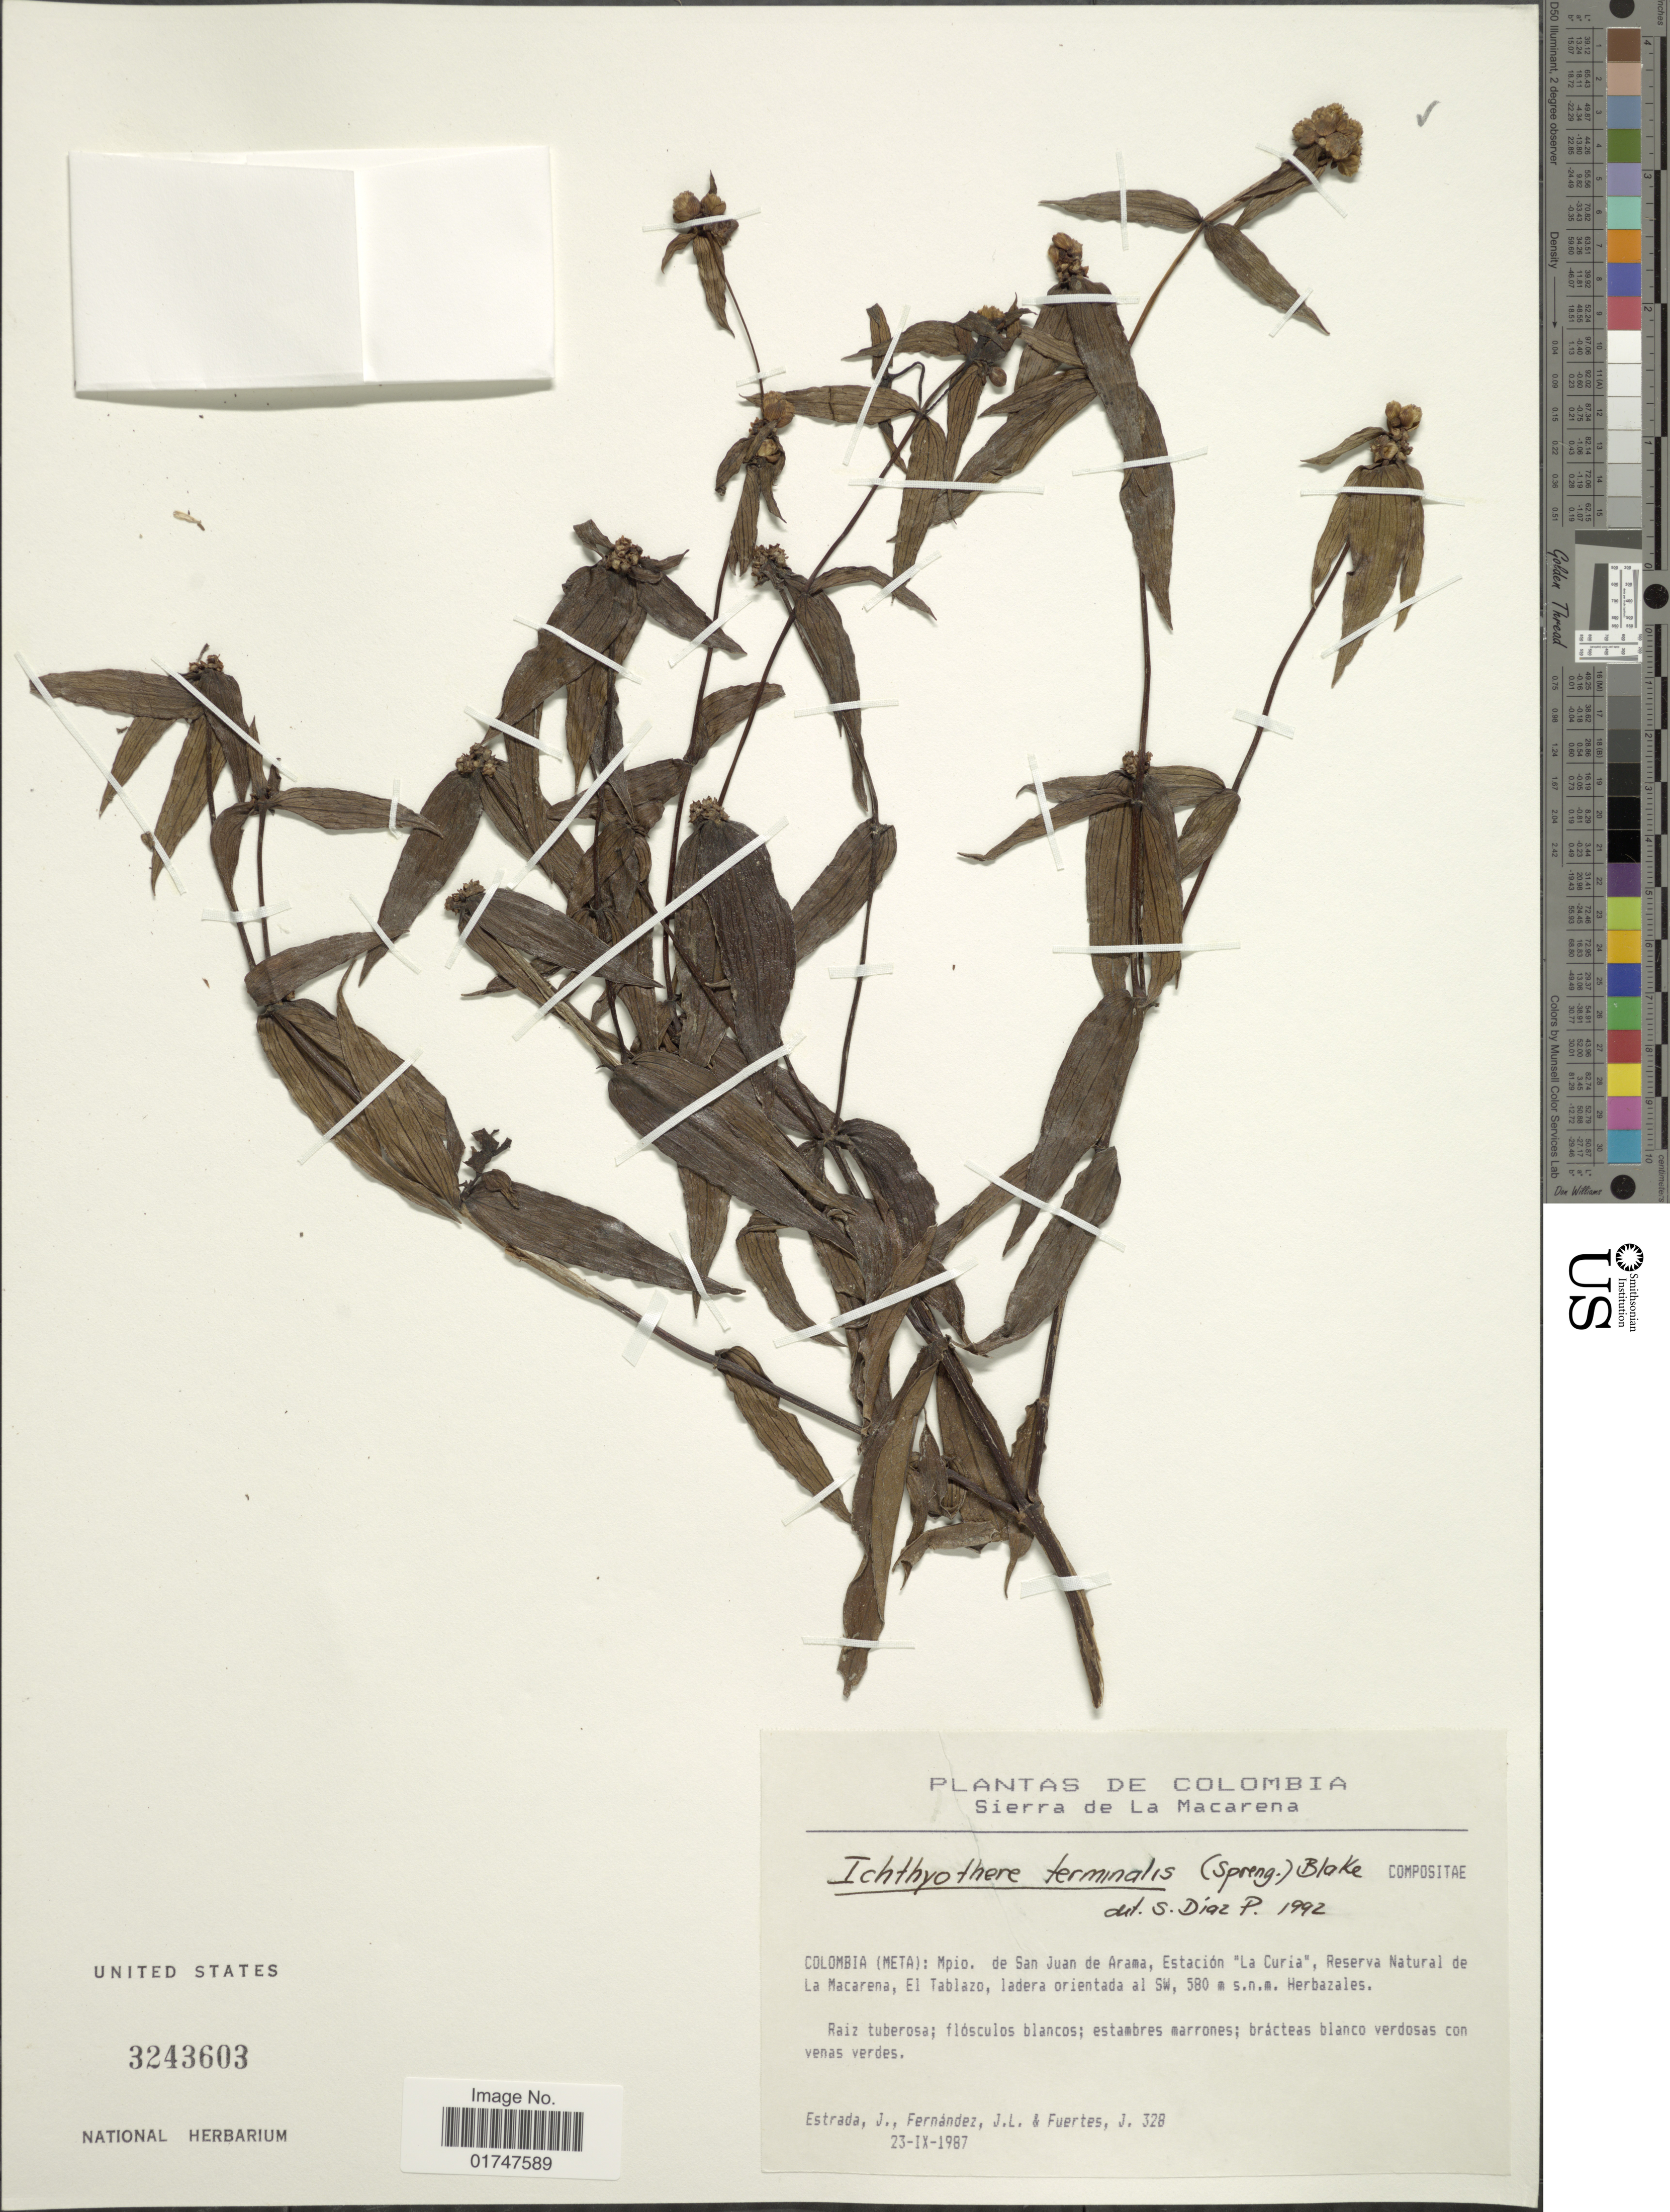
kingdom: Plantae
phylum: Tracheophyta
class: Magnoliopsida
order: Asterales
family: Asteraceae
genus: Ichthyothere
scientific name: Ichthyothere terminalis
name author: (Spreng.) S.F. Blake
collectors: J. Estrada, J. Fernandez & J. Fuertes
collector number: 328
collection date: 1987-09-23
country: Colombia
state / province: Meta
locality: Sierra de La Macarena. Colombia 9Meta): Mpio. de San Juan de Arama, Estación "La Curia", Reserva Natural de La Macarena, El Tablazo, ladero orientada al SW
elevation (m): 580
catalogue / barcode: US 3243603